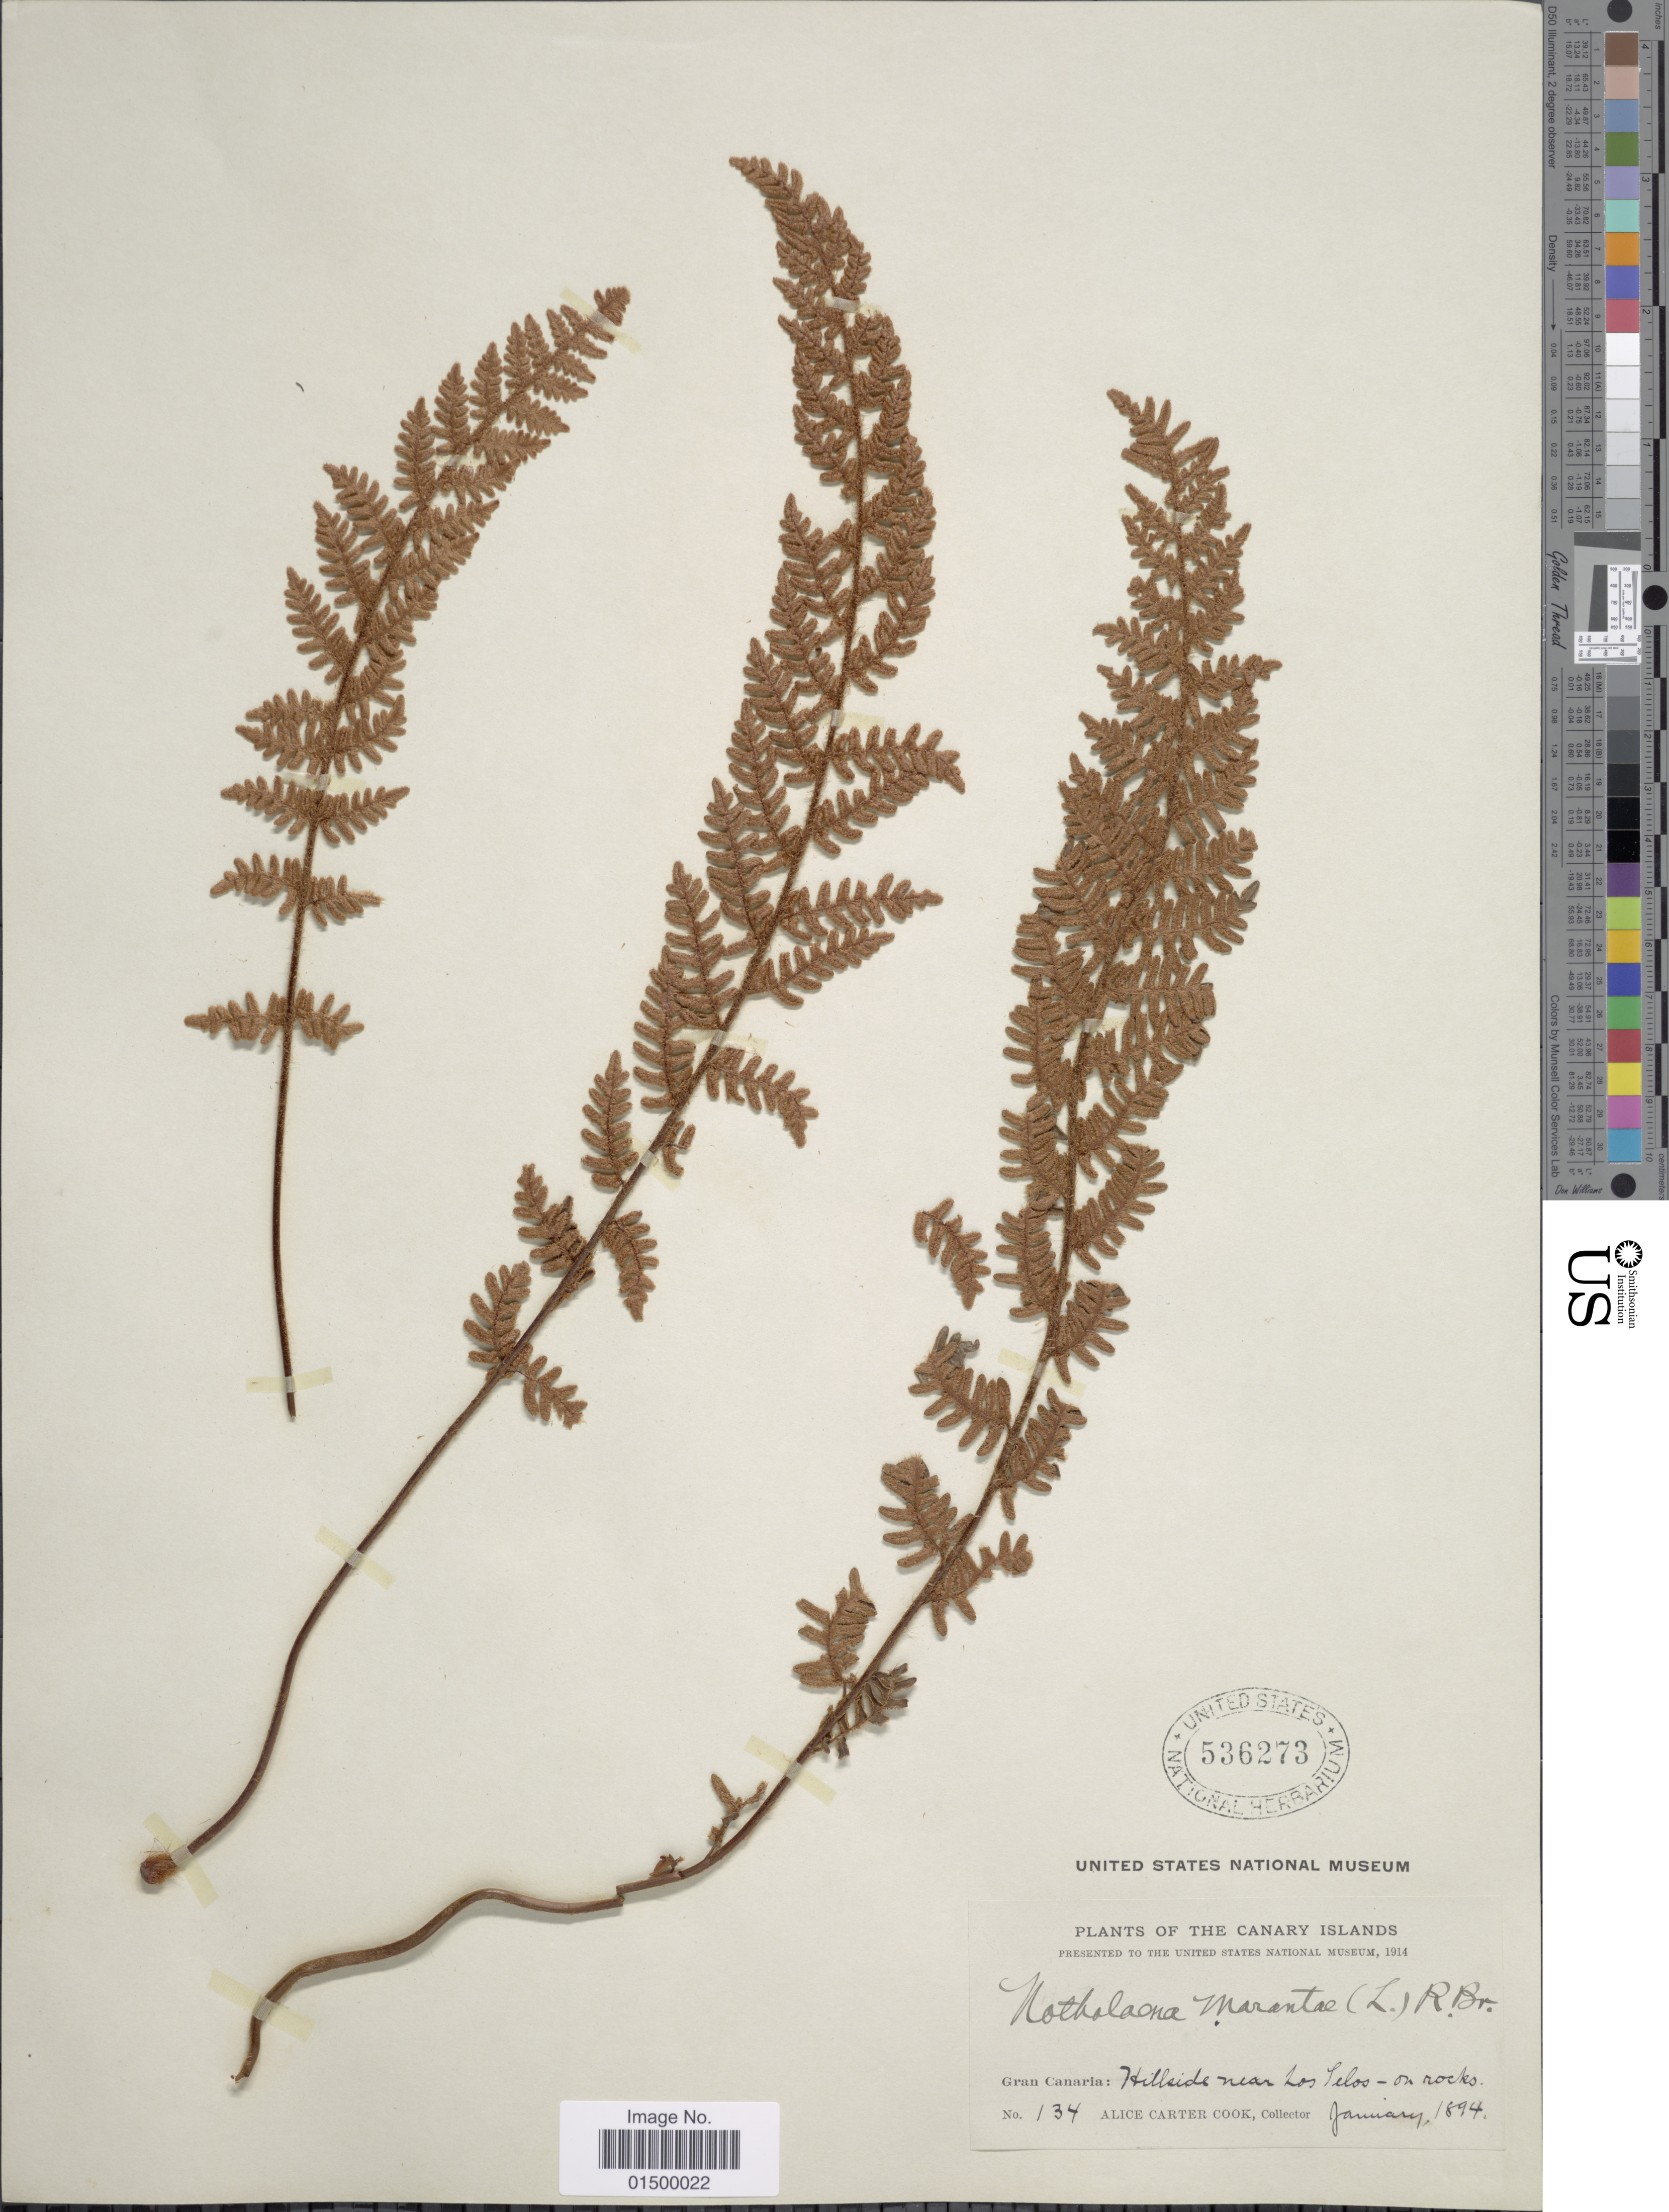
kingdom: Plantae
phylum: Tracheophyta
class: Polypodiopsida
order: Polypodiales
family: Pteridaceae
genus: Cheilanthes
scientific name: Cheilanthes marantae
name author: Domin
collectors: Alice C. Cook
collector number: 134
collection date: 1894-01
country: Spain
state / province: Canarias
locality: Gran Canaria: Hillside near Los Telos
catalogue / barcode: US 536273